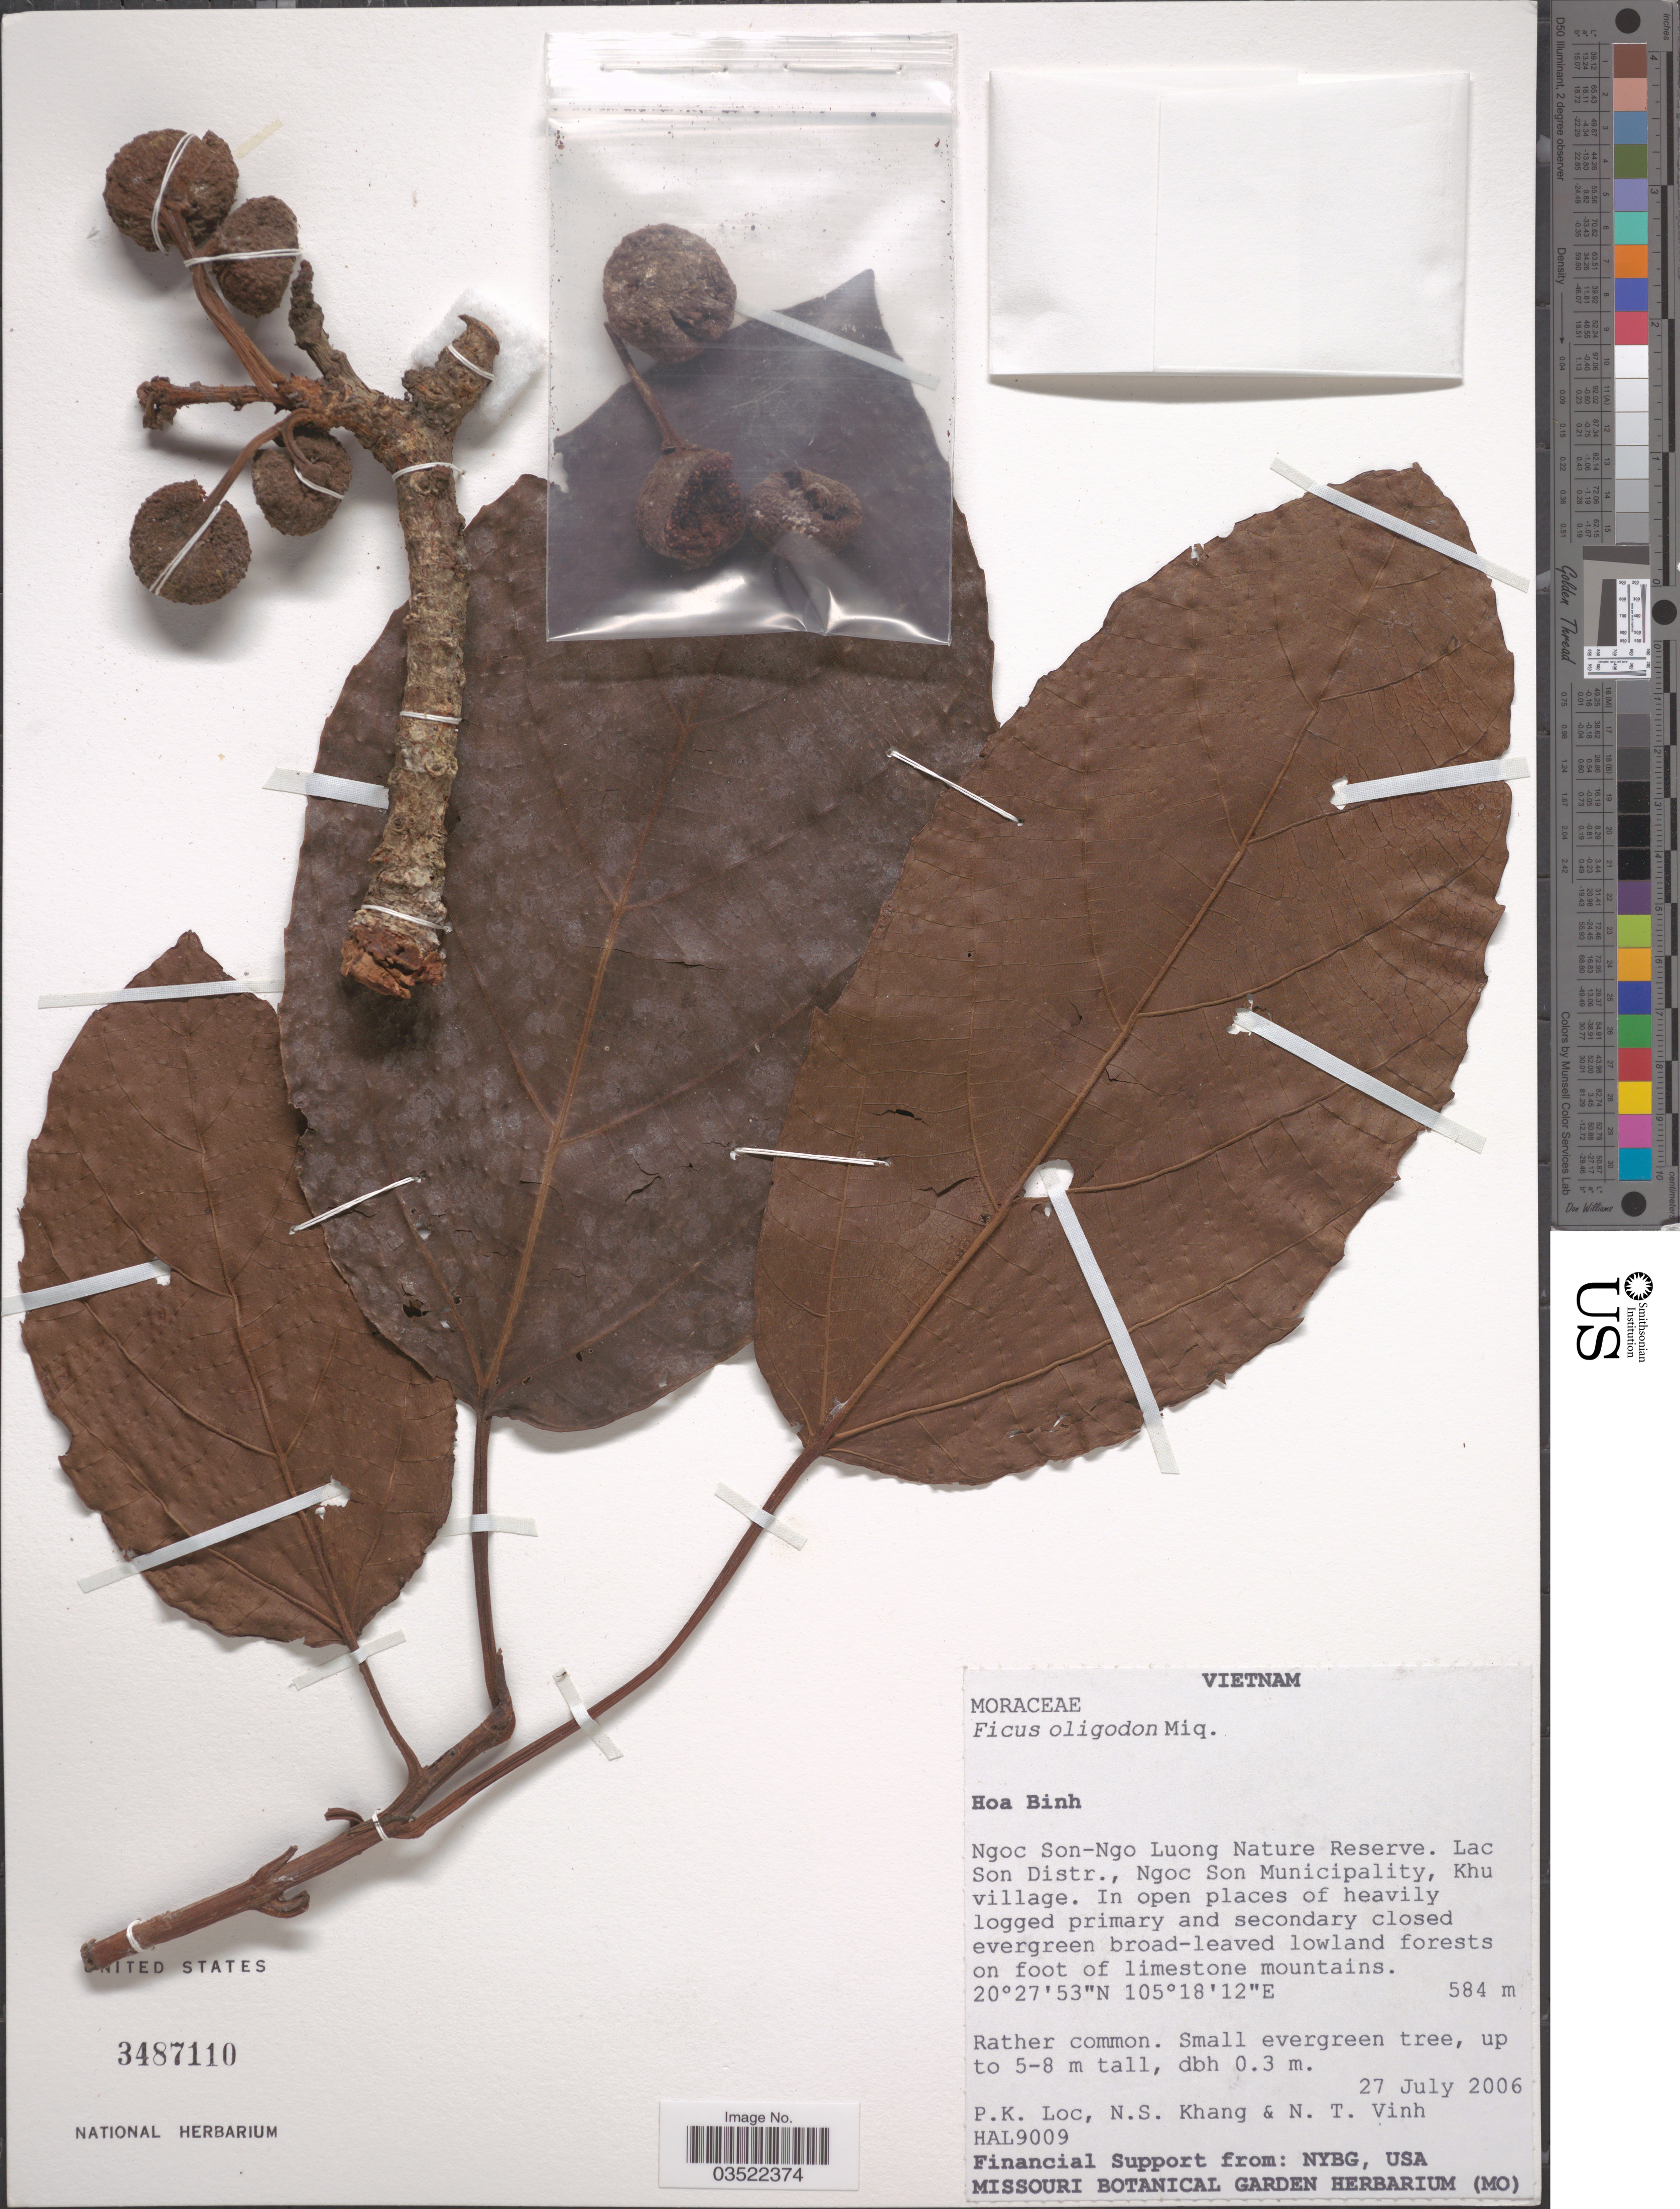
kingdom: Plantae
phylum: Tracheophyta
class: Magnoliopsida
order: Rosales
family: Moraceae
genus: Ficus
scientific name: Ficus oligodon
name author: Miq.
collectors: P. K. Lôc, N. Khang & N. Vinh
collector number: HAL9009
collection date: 2006-07-27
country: Vietnam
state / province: Hoa Binh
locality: Ngoc Son-Ngo Luong Nature Reserve. Lac Son Distr., Ngoc Son Municipality, Khu village.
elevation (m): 584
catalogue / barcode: US 3487110